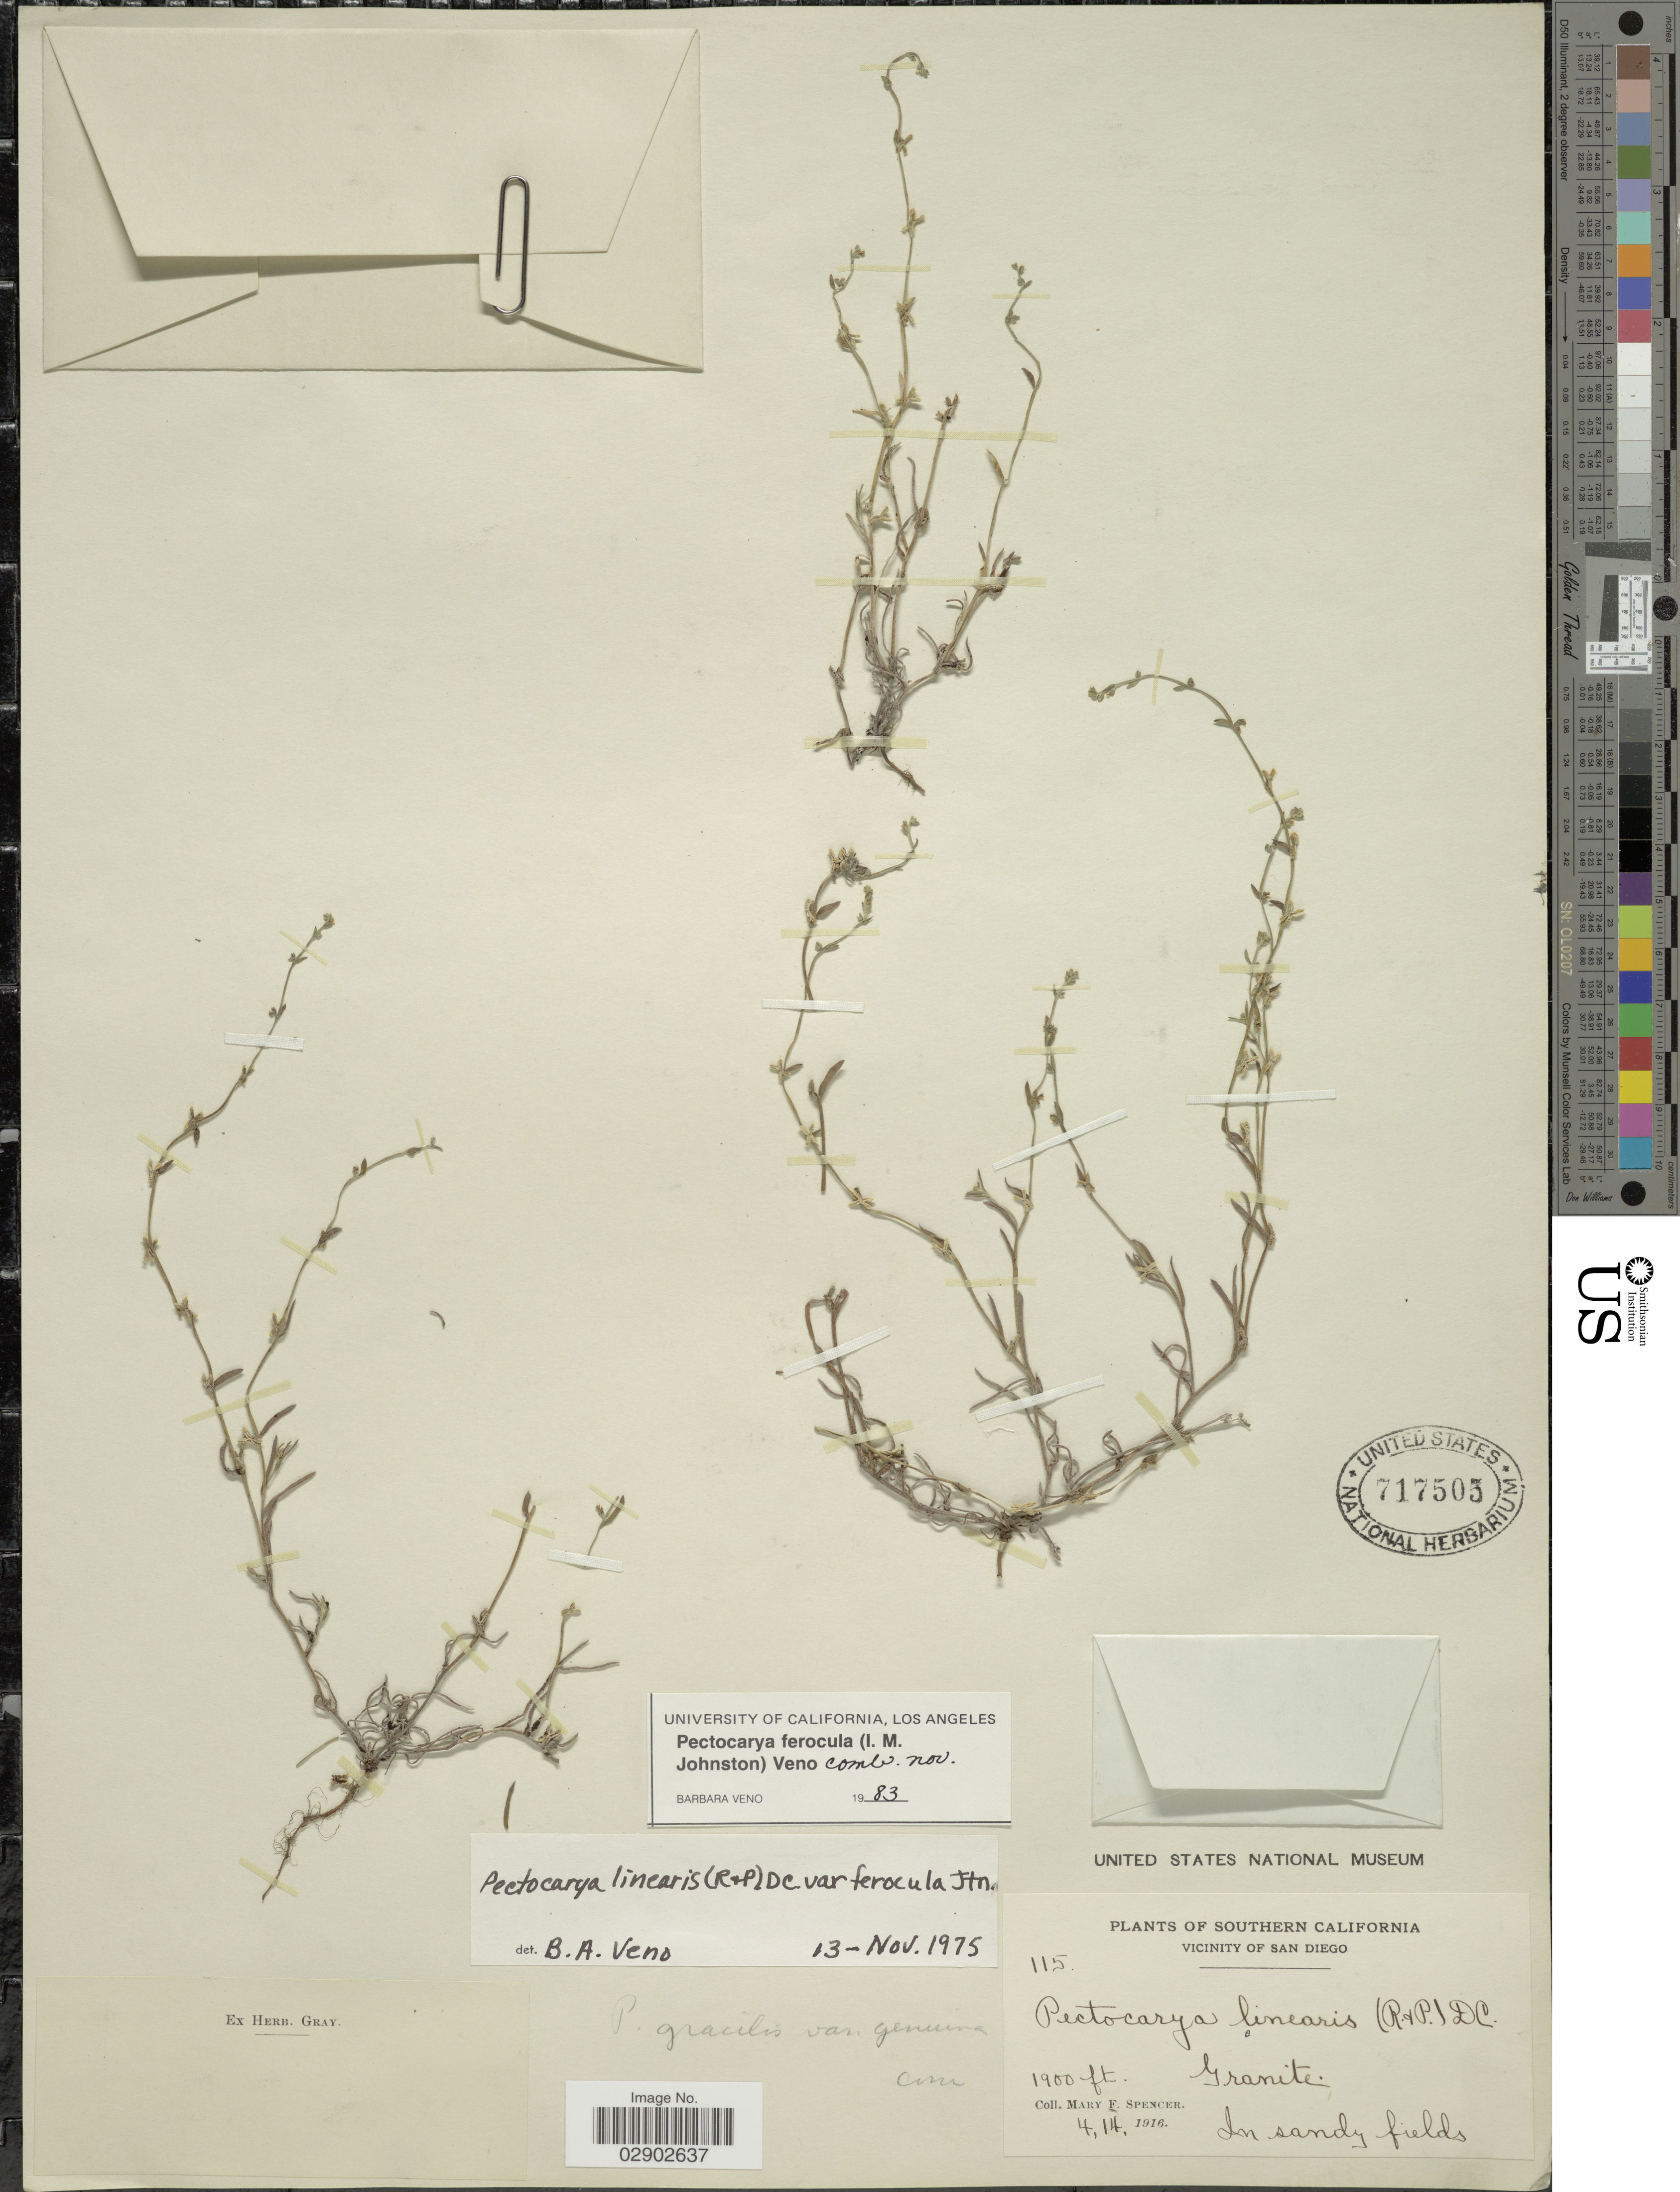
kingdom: Plantae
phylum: Tracheophyta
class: Magnoliopsida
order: Boraginales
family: Boraginaceae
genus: Pectocarya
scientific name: Pectocarya linearis subsp. ferocula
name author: (I.M. Johnst.) Thorne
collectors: M. Spencer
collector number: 115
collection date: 1916-04-15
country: United States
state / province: California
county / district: San Diego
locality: Southern California, Vicinity of San Diego. Granite.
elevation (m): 579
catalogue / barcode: US 717505